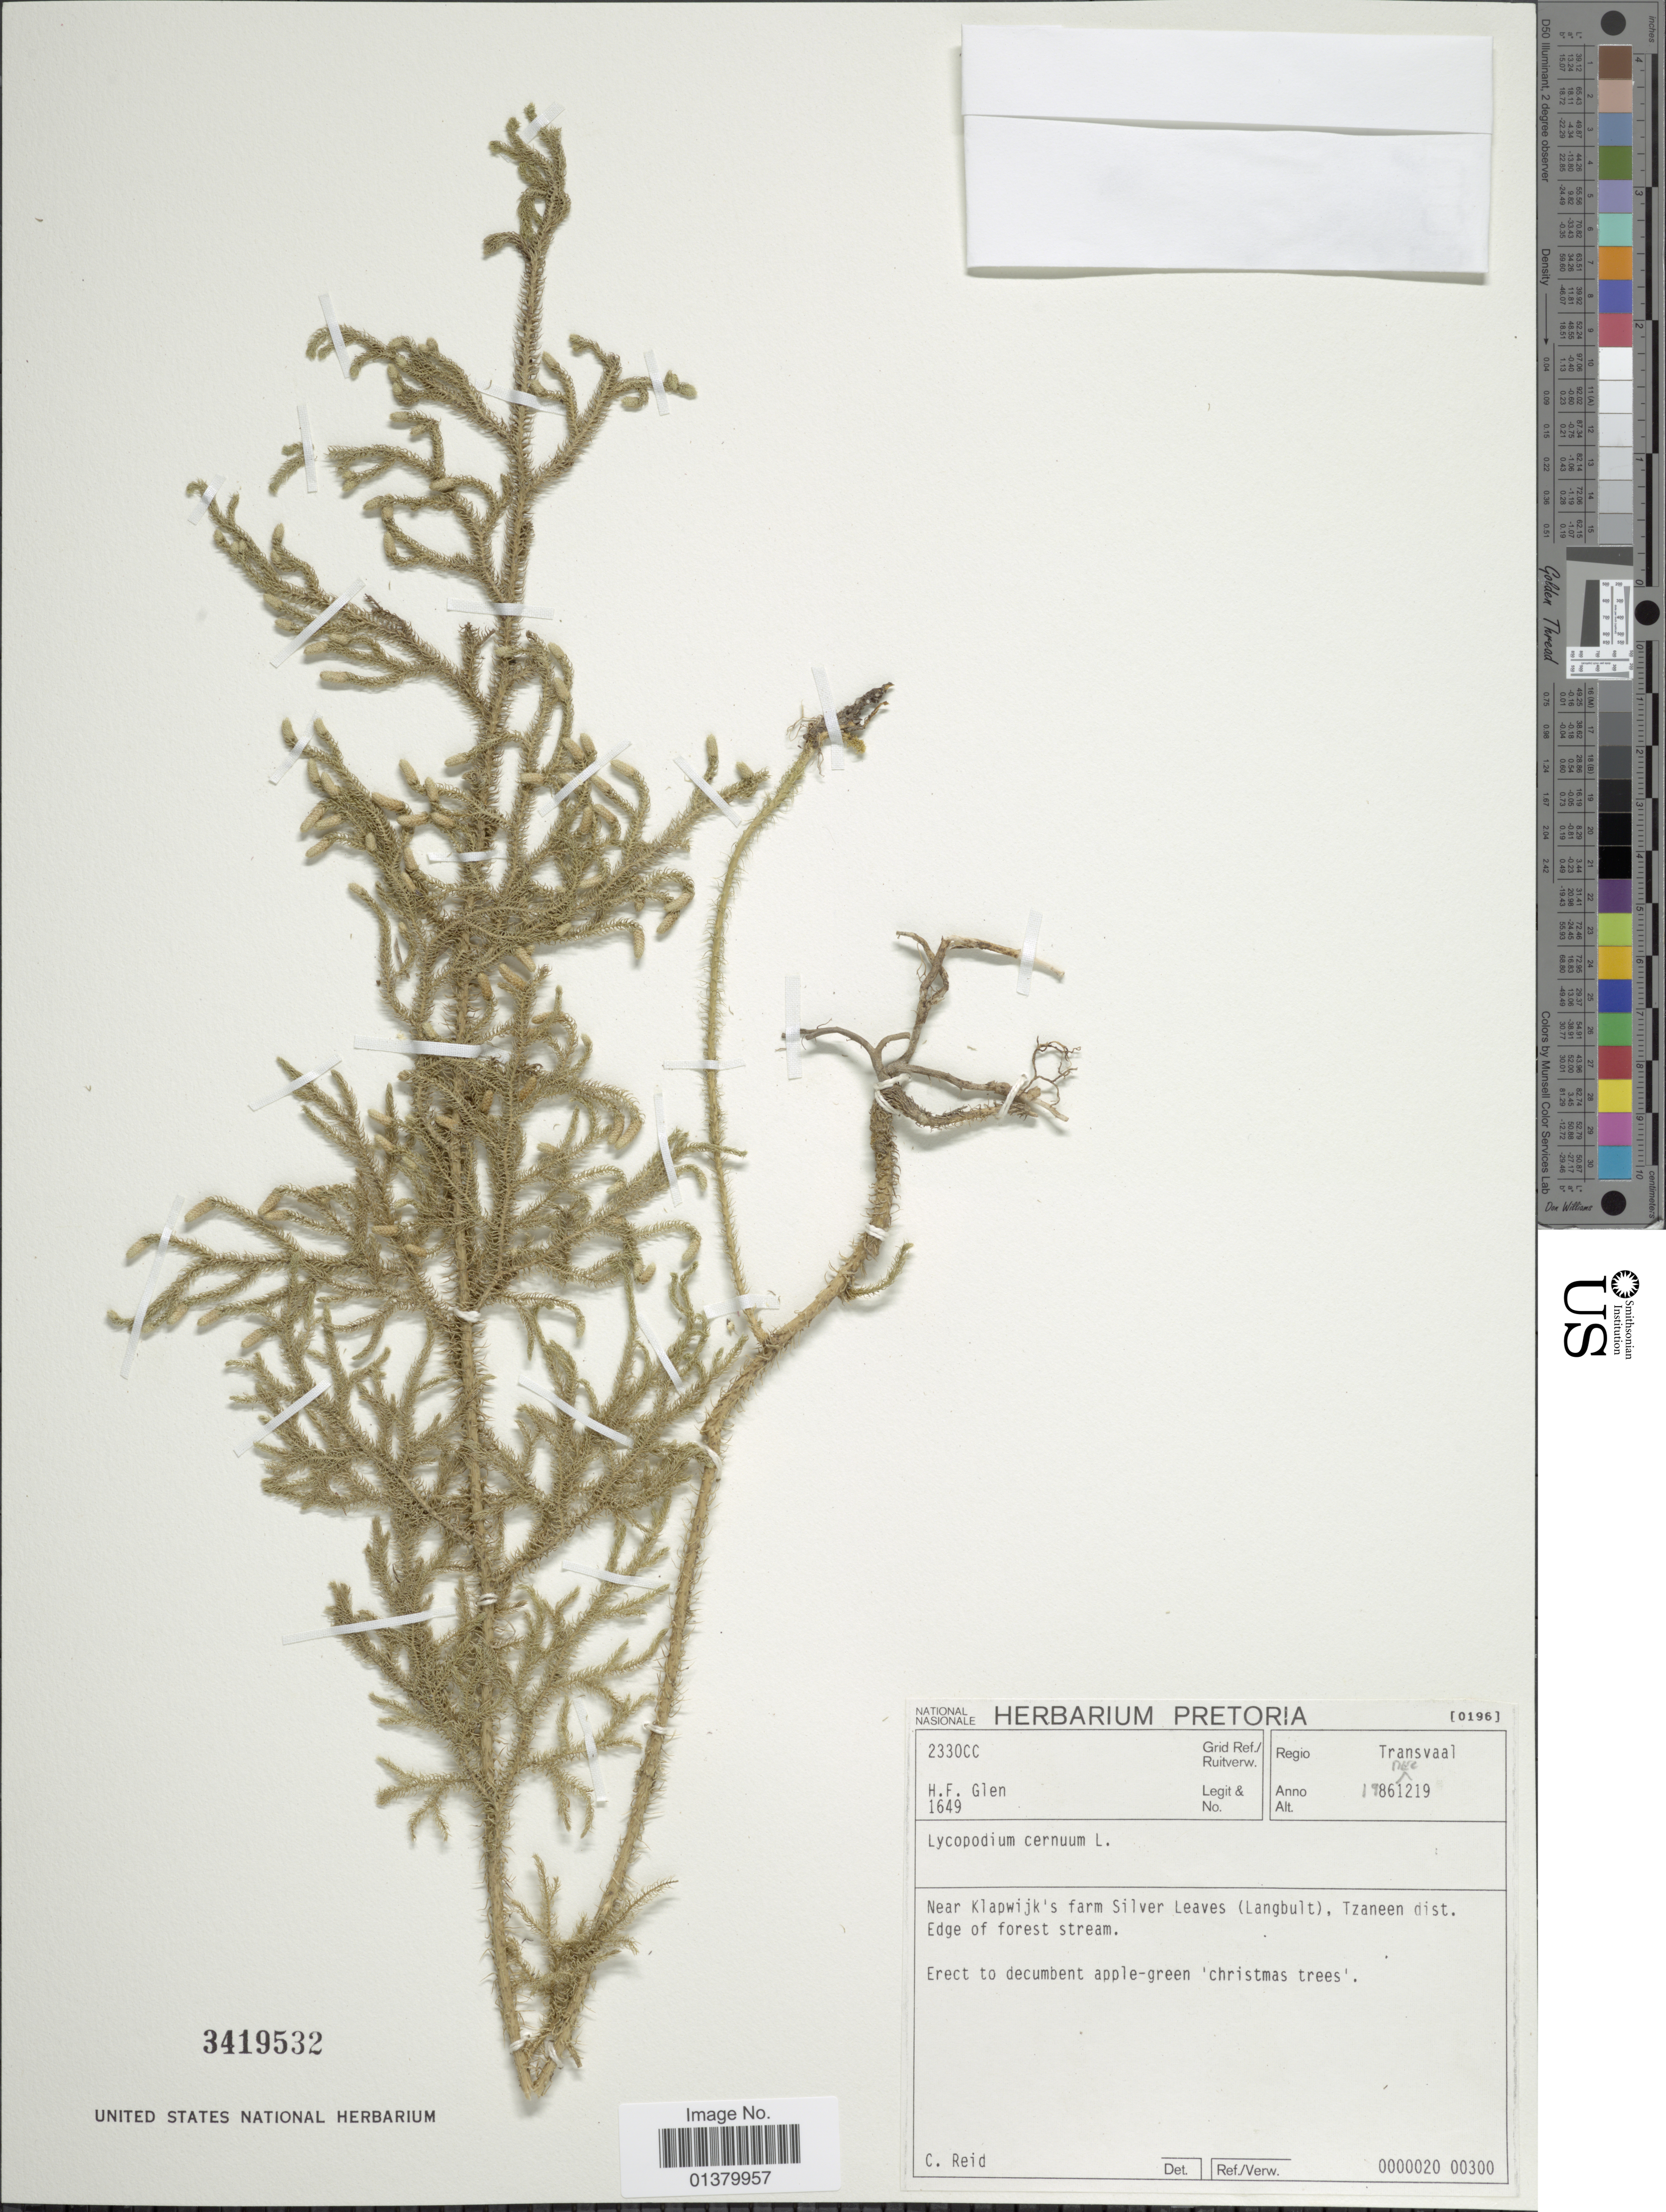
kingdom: Plantae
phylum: Tracheophyta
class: Lycopodiopsida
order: Lycopodiales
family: Lycopodiaceae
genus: Palhinhaea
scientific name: Palhinhaea cernua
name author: (L.) Vasc. & Franco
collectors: H. F. Glen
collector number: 1649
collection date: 1986-12-19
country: South Africa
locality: Regio Transvaal, Near Klapwijk's farm Silver leaves (Langbult), Tzaneen dis, Edge of forest stream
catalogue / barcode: US 3419532